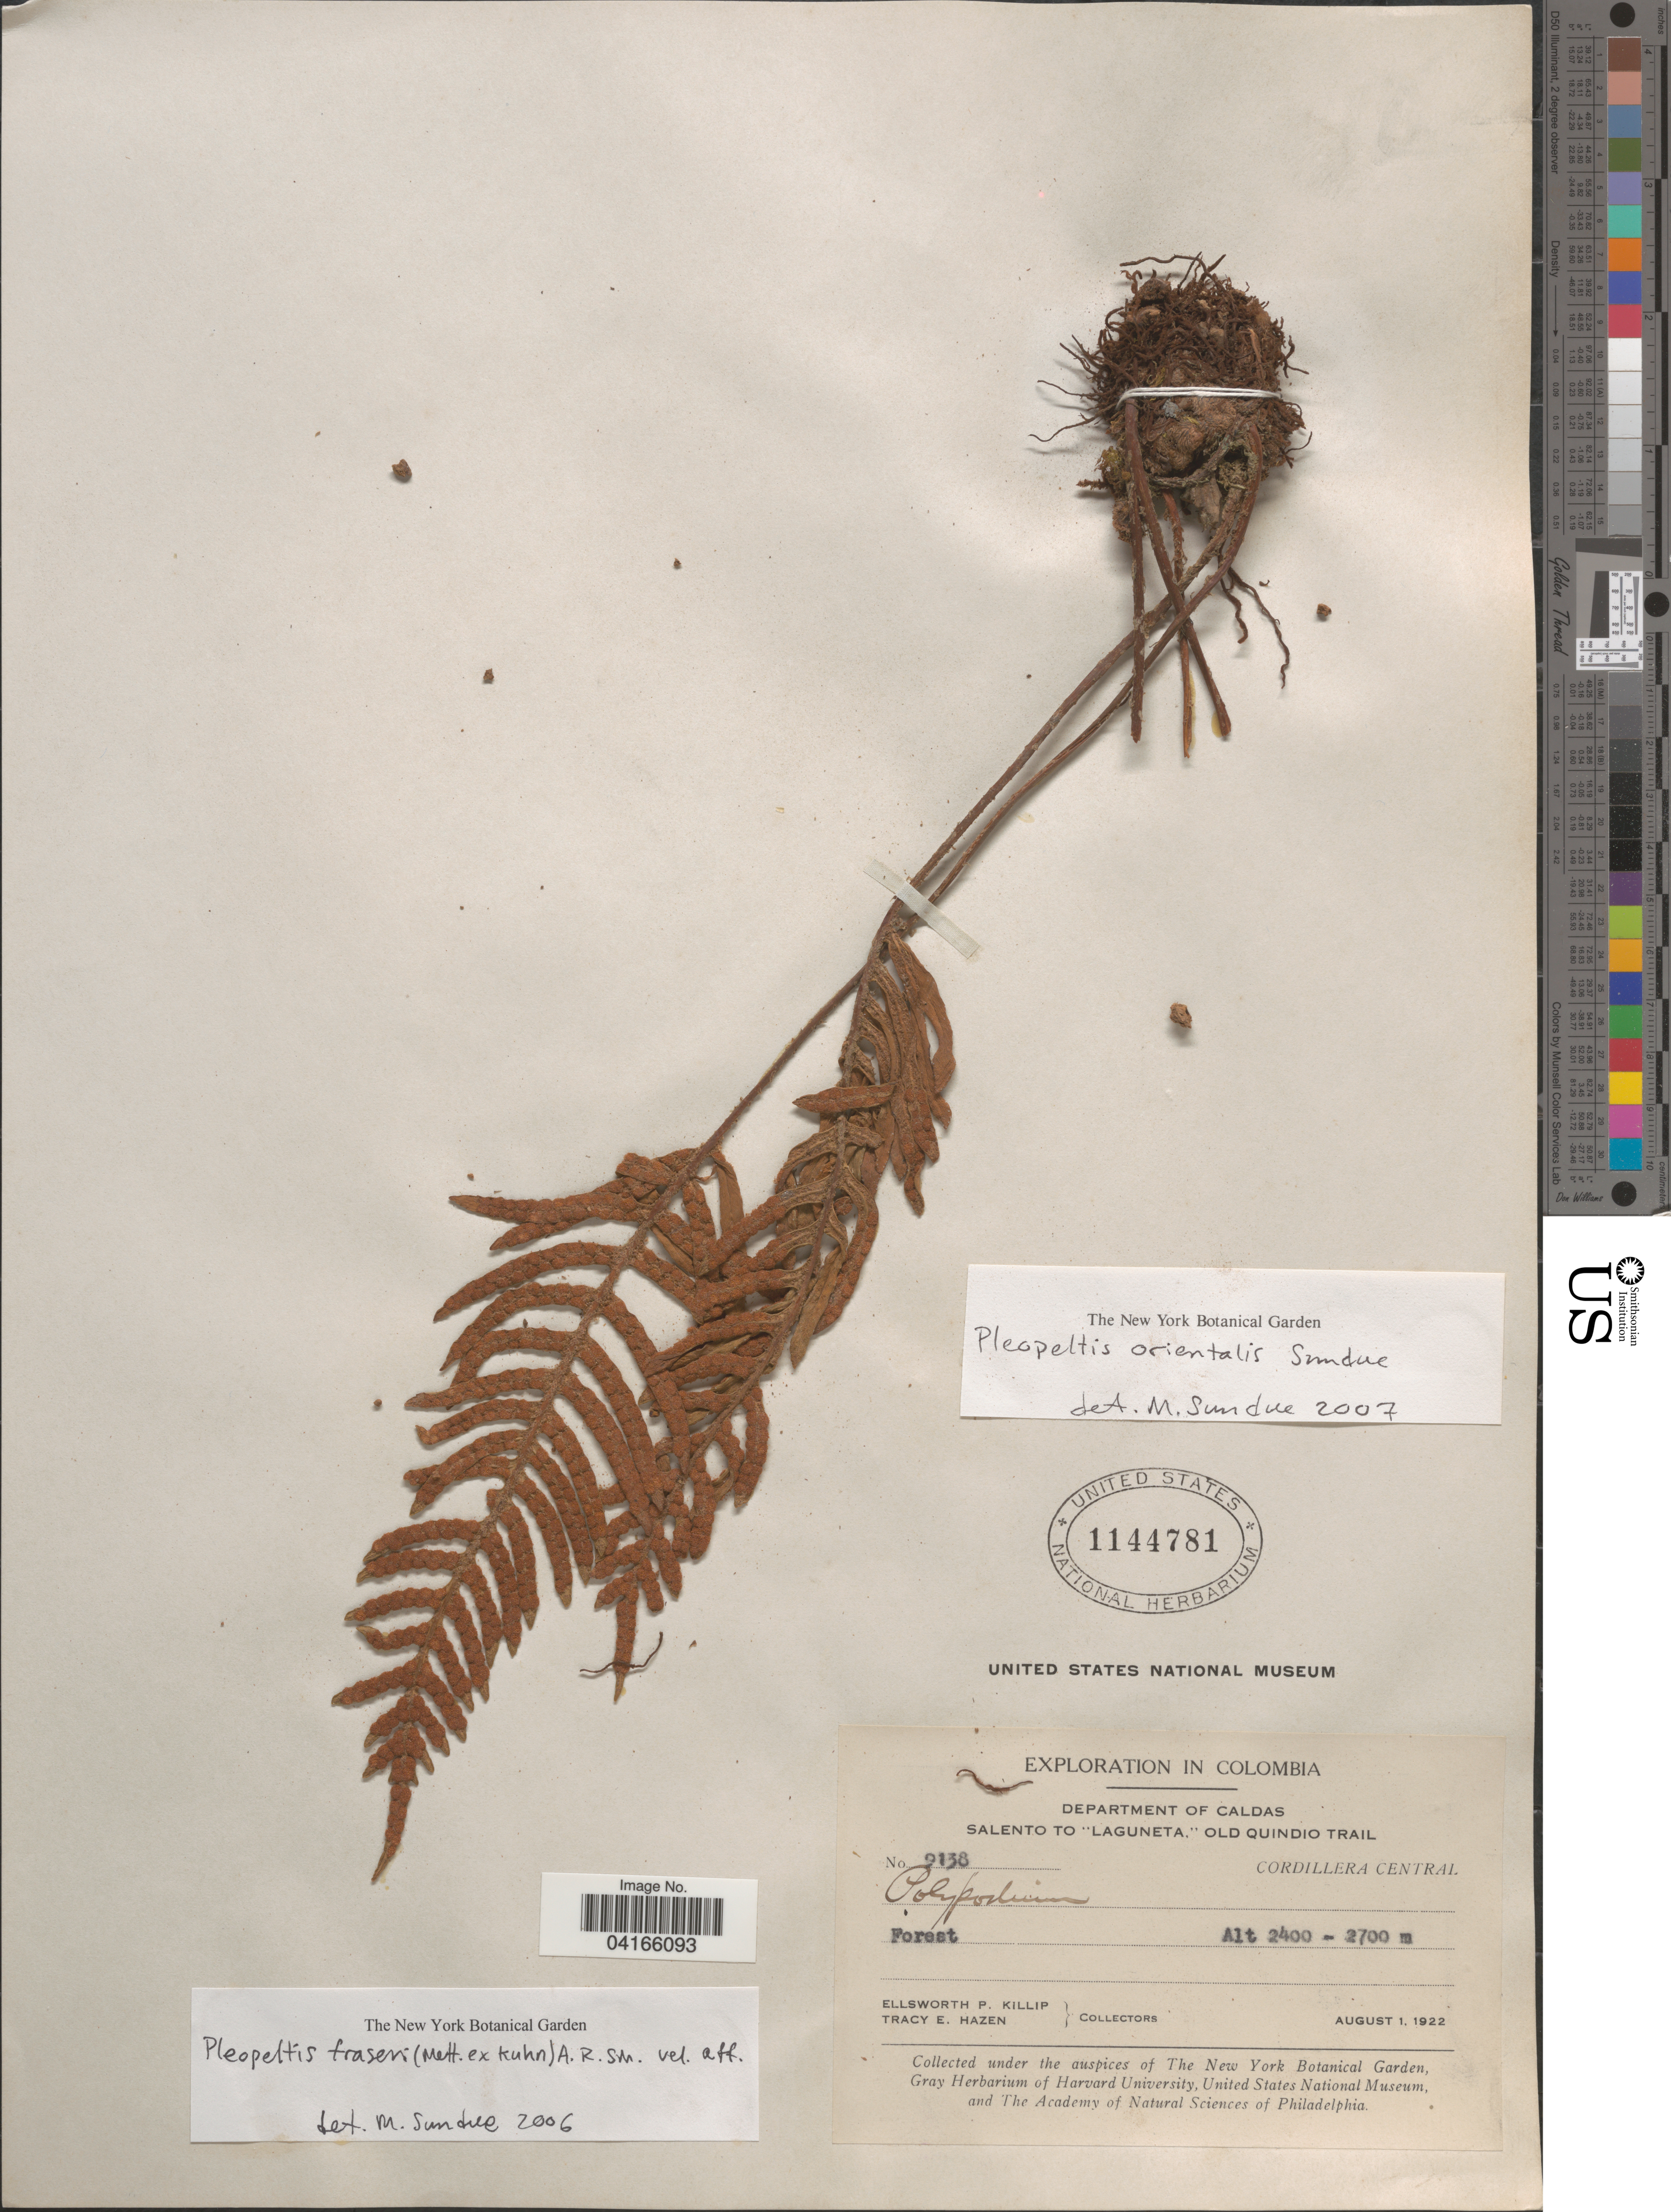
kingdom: Plantae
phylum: Tracheophyta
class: Polypodiopsida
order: Polypodiales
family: Polypodiaceae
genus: Pleopeltis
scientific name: Pleopeltis orientalis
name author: Sundue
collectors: E. P. Killip & T. E. Hazen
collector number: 9138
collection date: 1922-08-01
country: Colombia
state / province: Caldas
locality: Exploration in Colombia. Department of Caldas. Salento to "Laguneta," old Quindio Trail. Cordillera Central.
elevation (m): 2400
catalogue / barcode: US 1144781